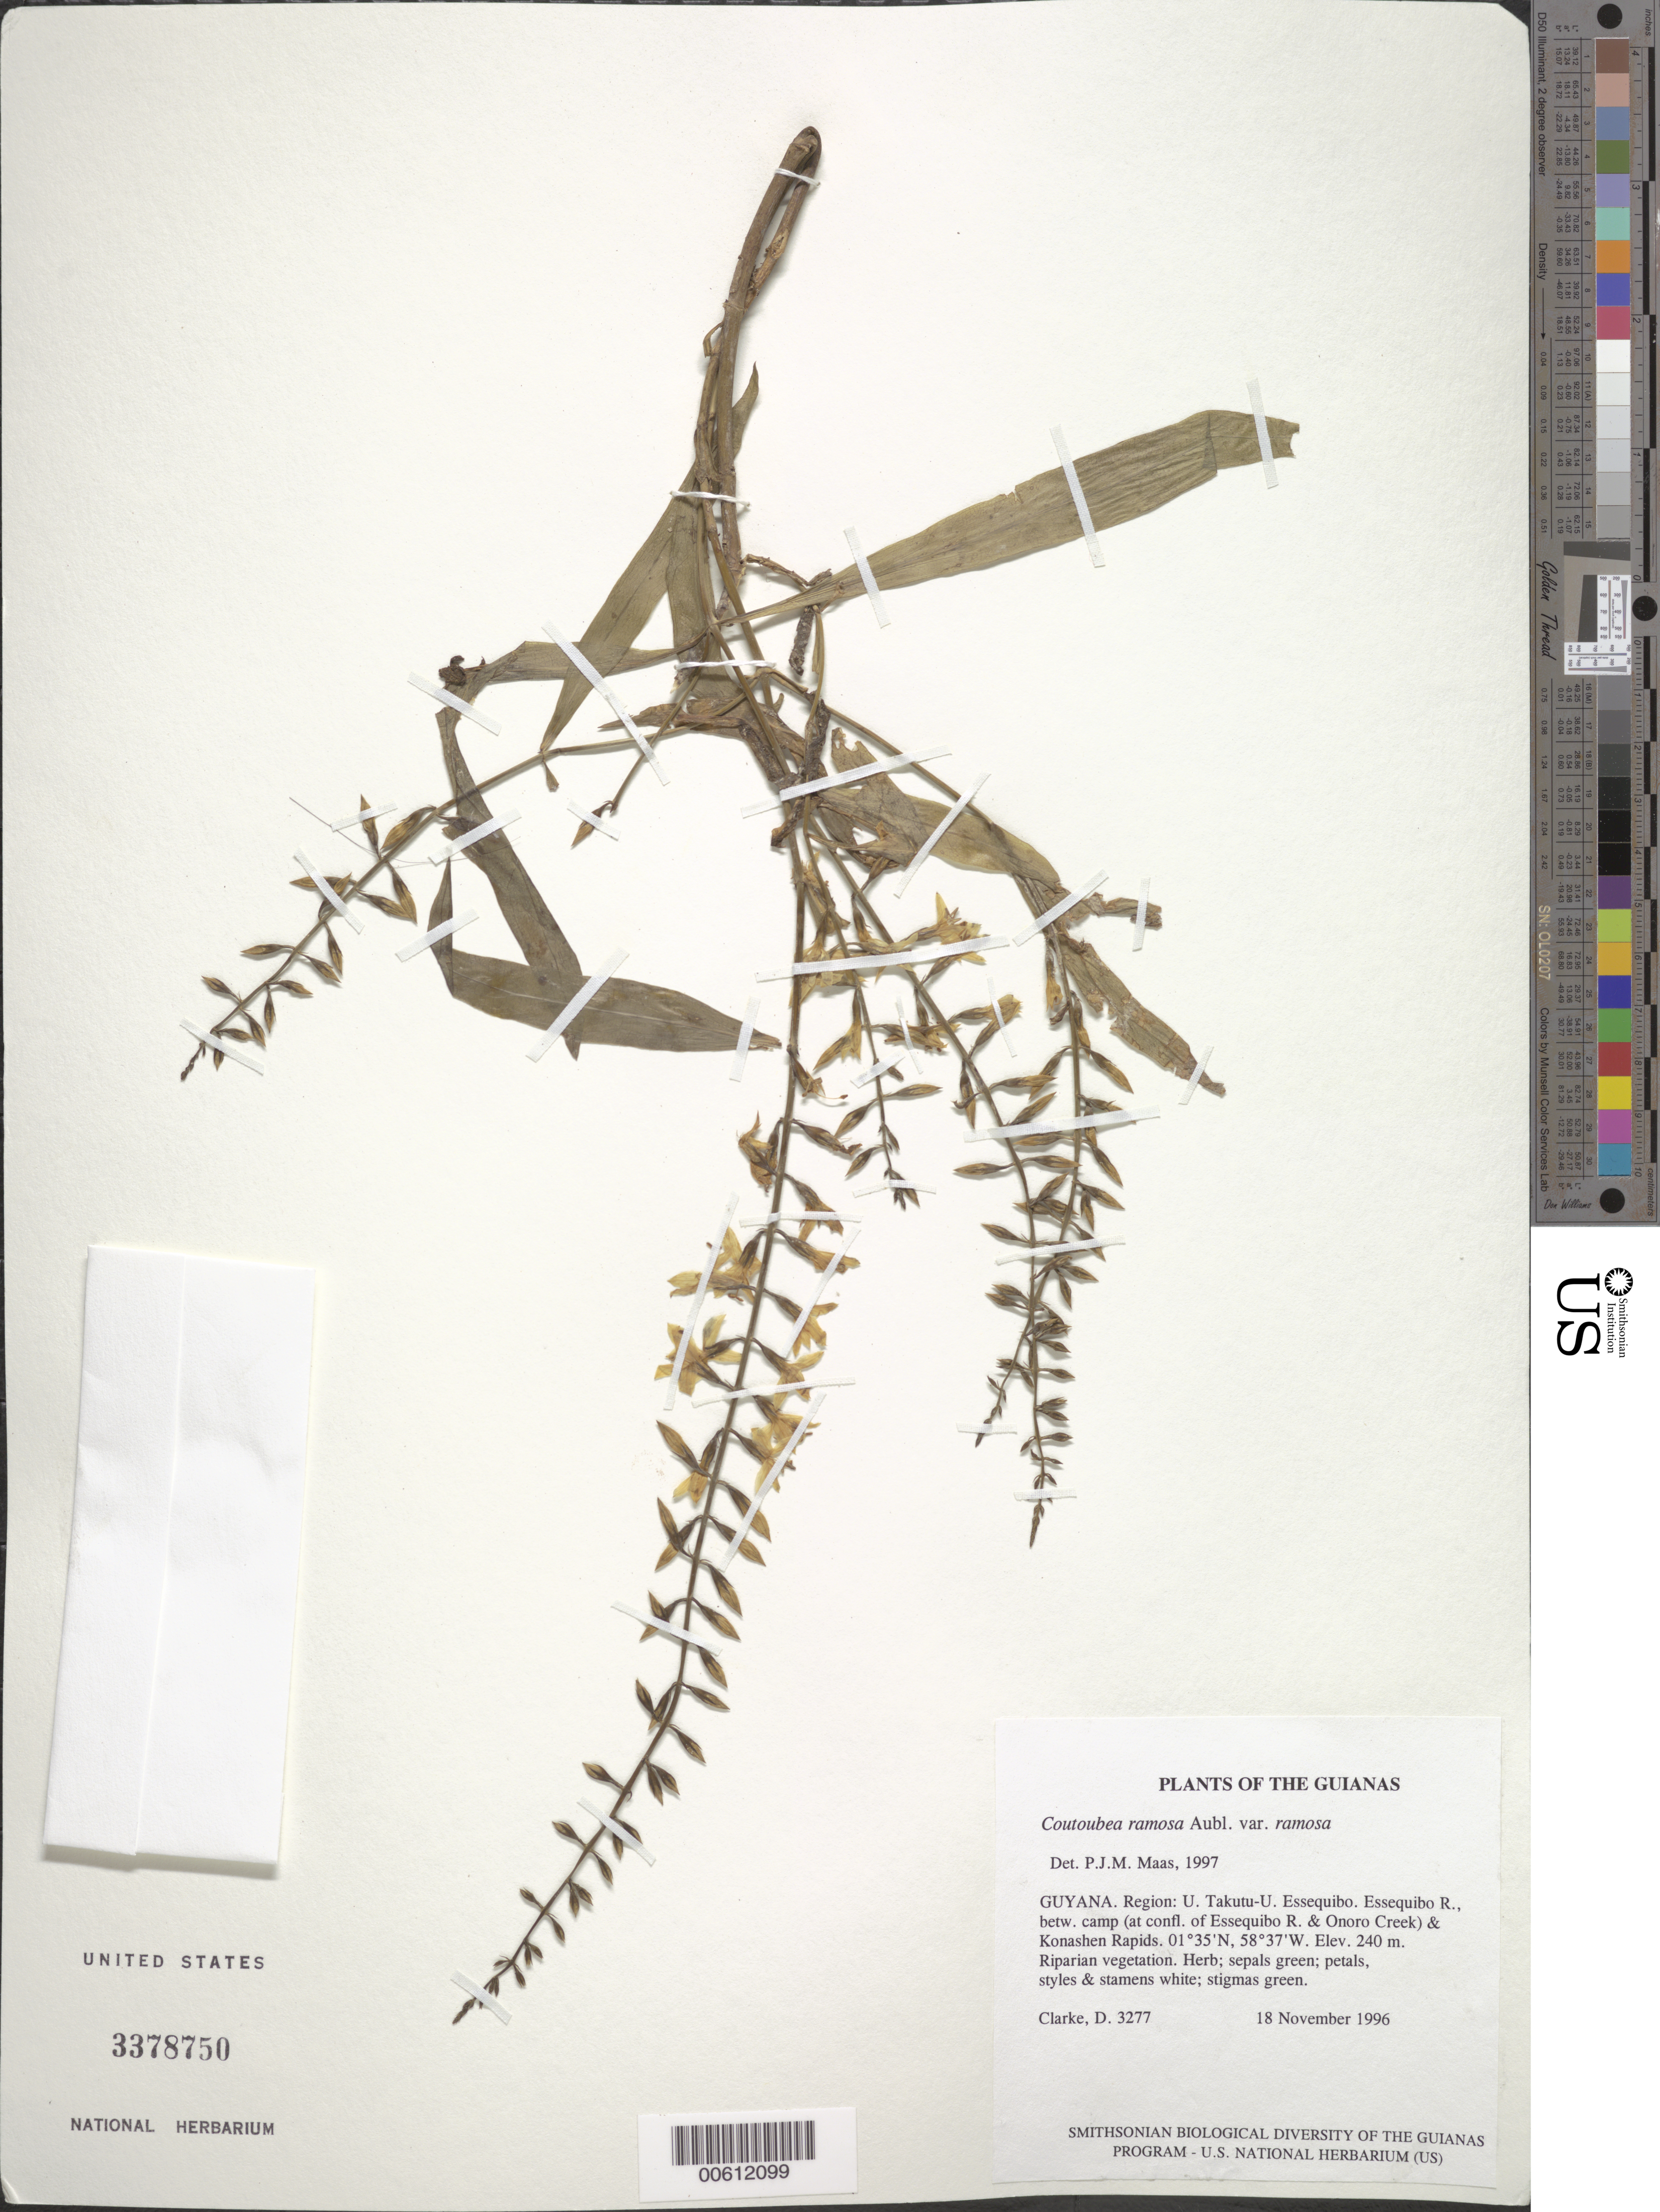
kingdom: Plantae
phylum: Tracheophyta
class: Magnoliopsida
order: Gentianales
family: Gentianaceae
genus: Coutoubea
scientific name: Coutoubea ramosa var. ramosa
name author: Aubl.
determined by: Maas, Paul J. M.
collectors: H. D. Clarke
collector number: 3277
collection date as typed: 18 November 1996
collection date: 1996-11-18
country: Guyana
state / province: U. Takutu-U. Essequibo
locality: Essequibo R., betw. camp (at confl. of Essequibo R. & Onoro Creek) & Konashen Rapids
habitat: Riparian vegetation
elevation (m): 240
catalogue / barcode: US 3378750